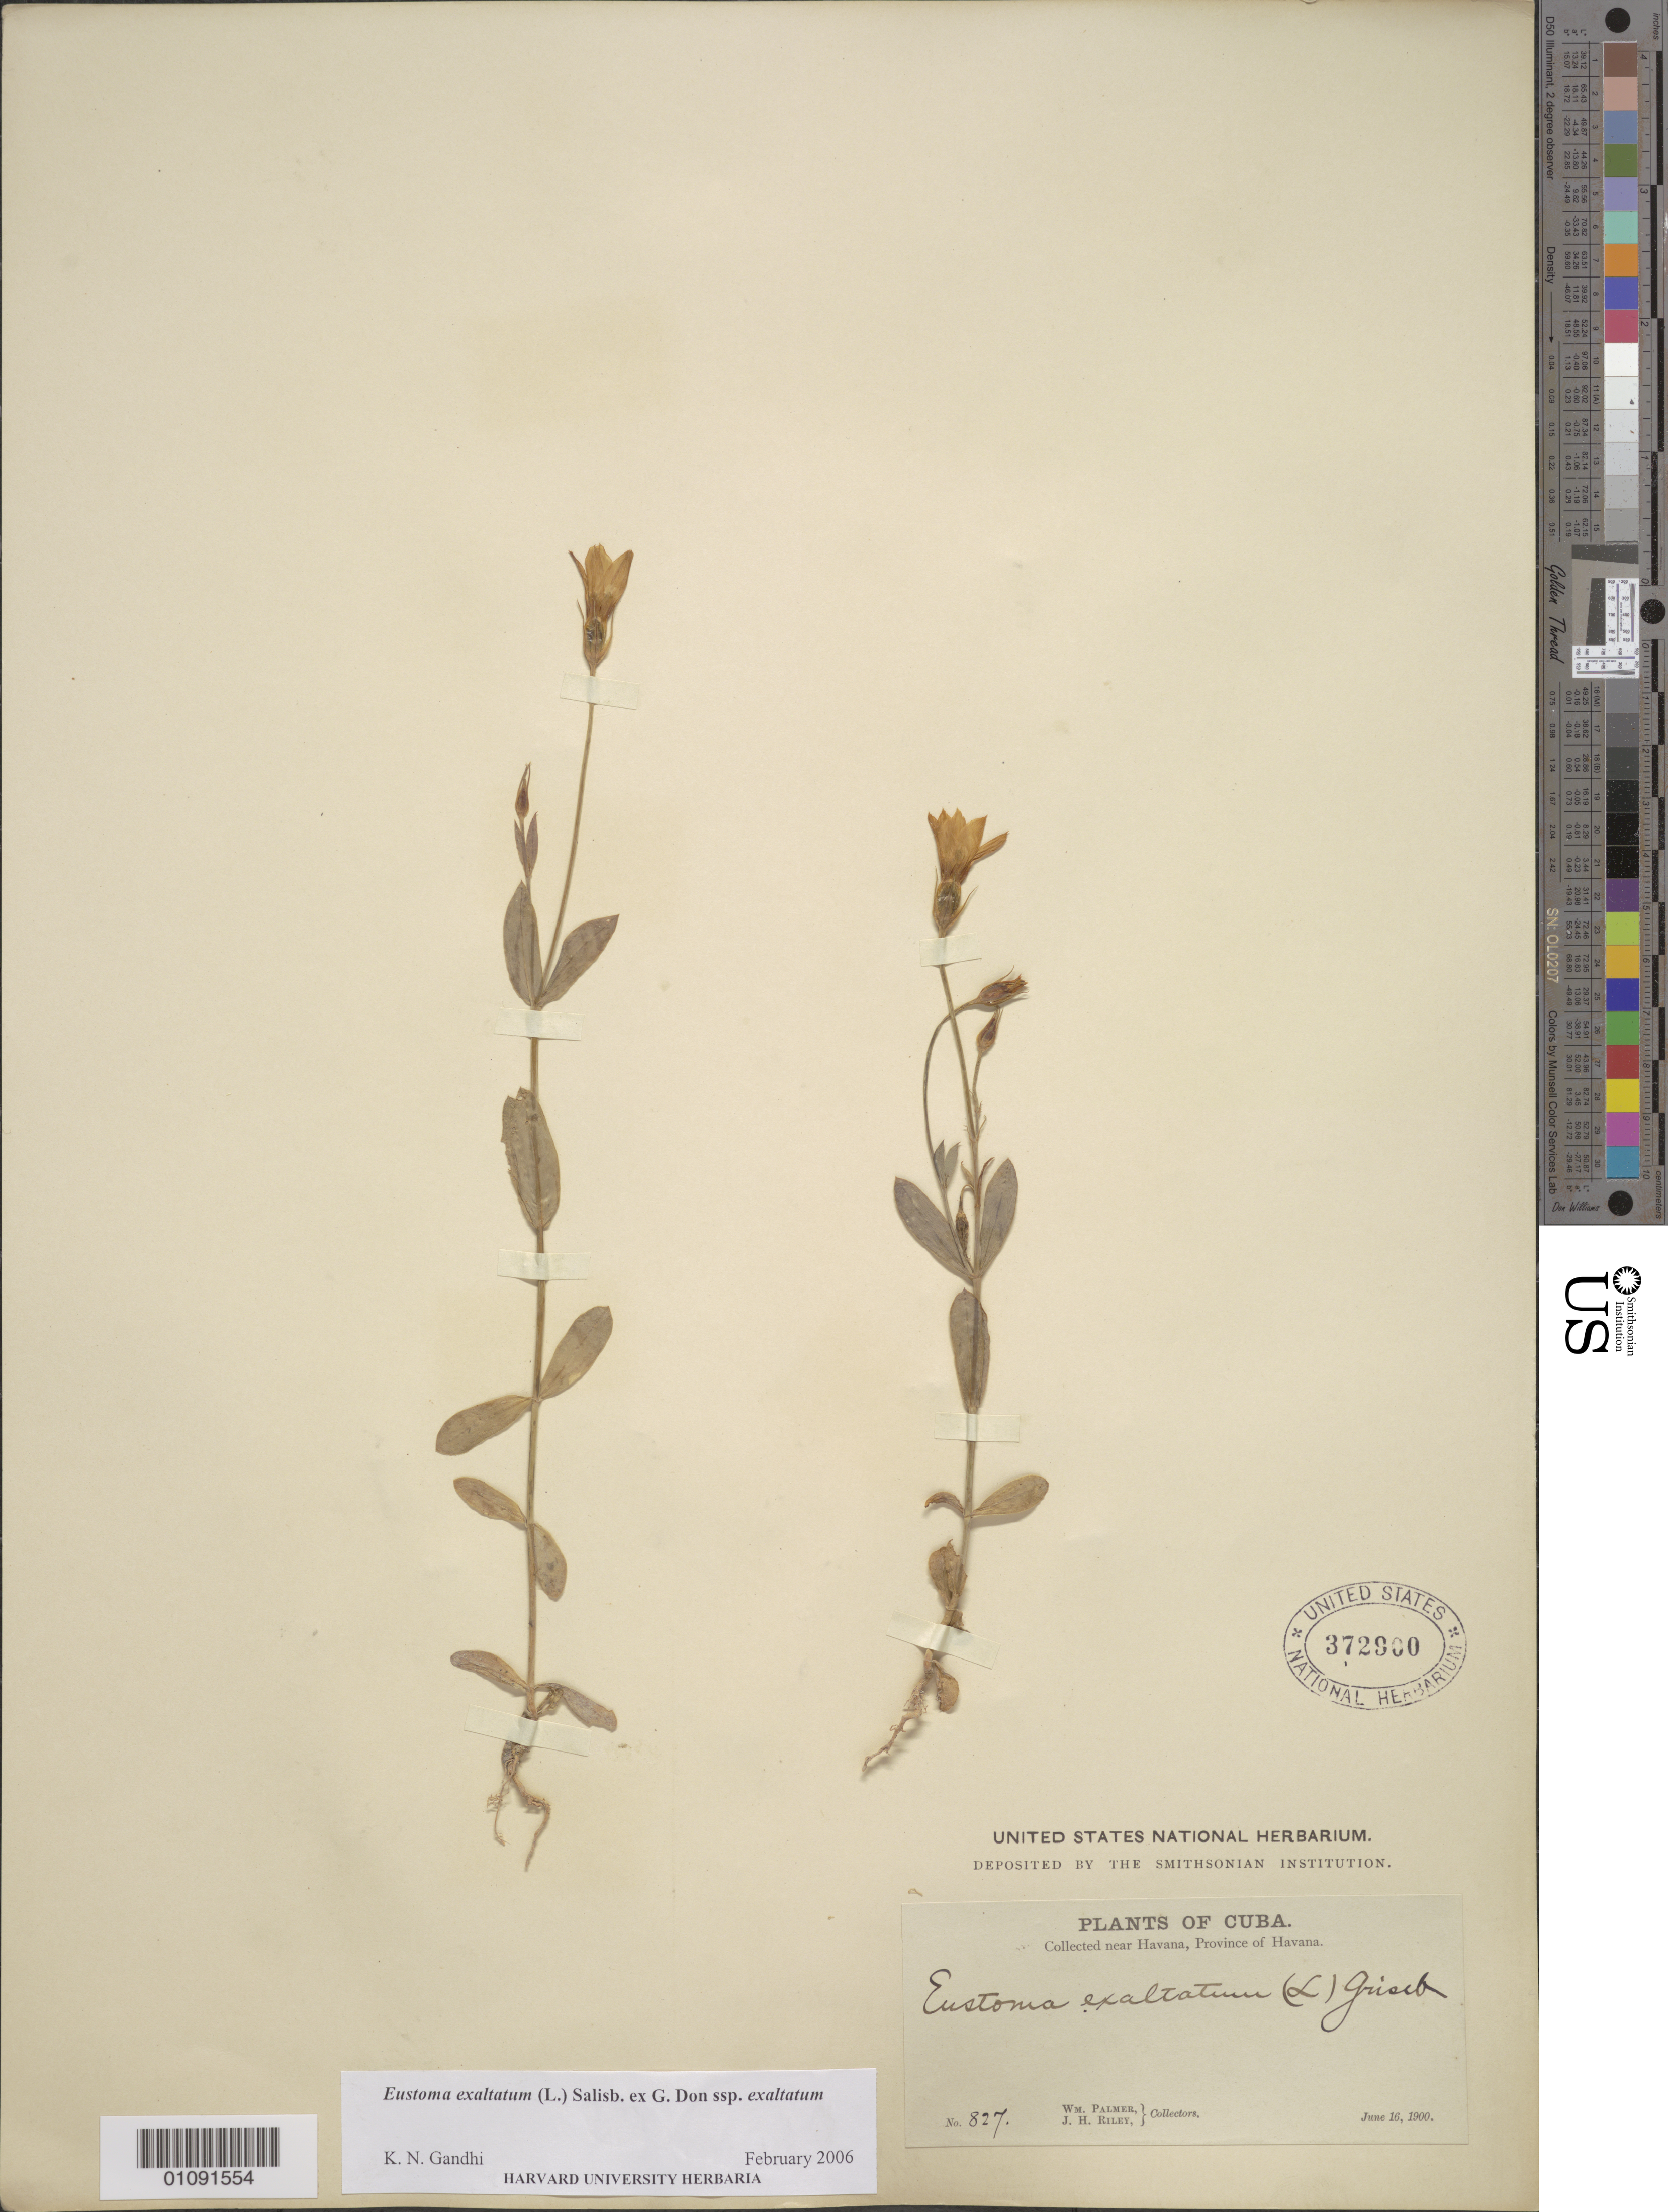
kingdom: Plantae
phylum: Tracheophyta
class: Magnoliopsida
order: Gentianales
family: Gentianaceae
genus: Eustoma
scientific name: Eustoma exaltatum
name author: (L.) Salisb. ex Don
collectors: W. Palmer & J. H. Riley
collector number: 827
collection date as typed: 16 Jun 1900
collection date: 1900-06-16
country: Cuba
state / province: La Habana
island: Cuba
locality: La Habana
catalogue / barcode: US 372900